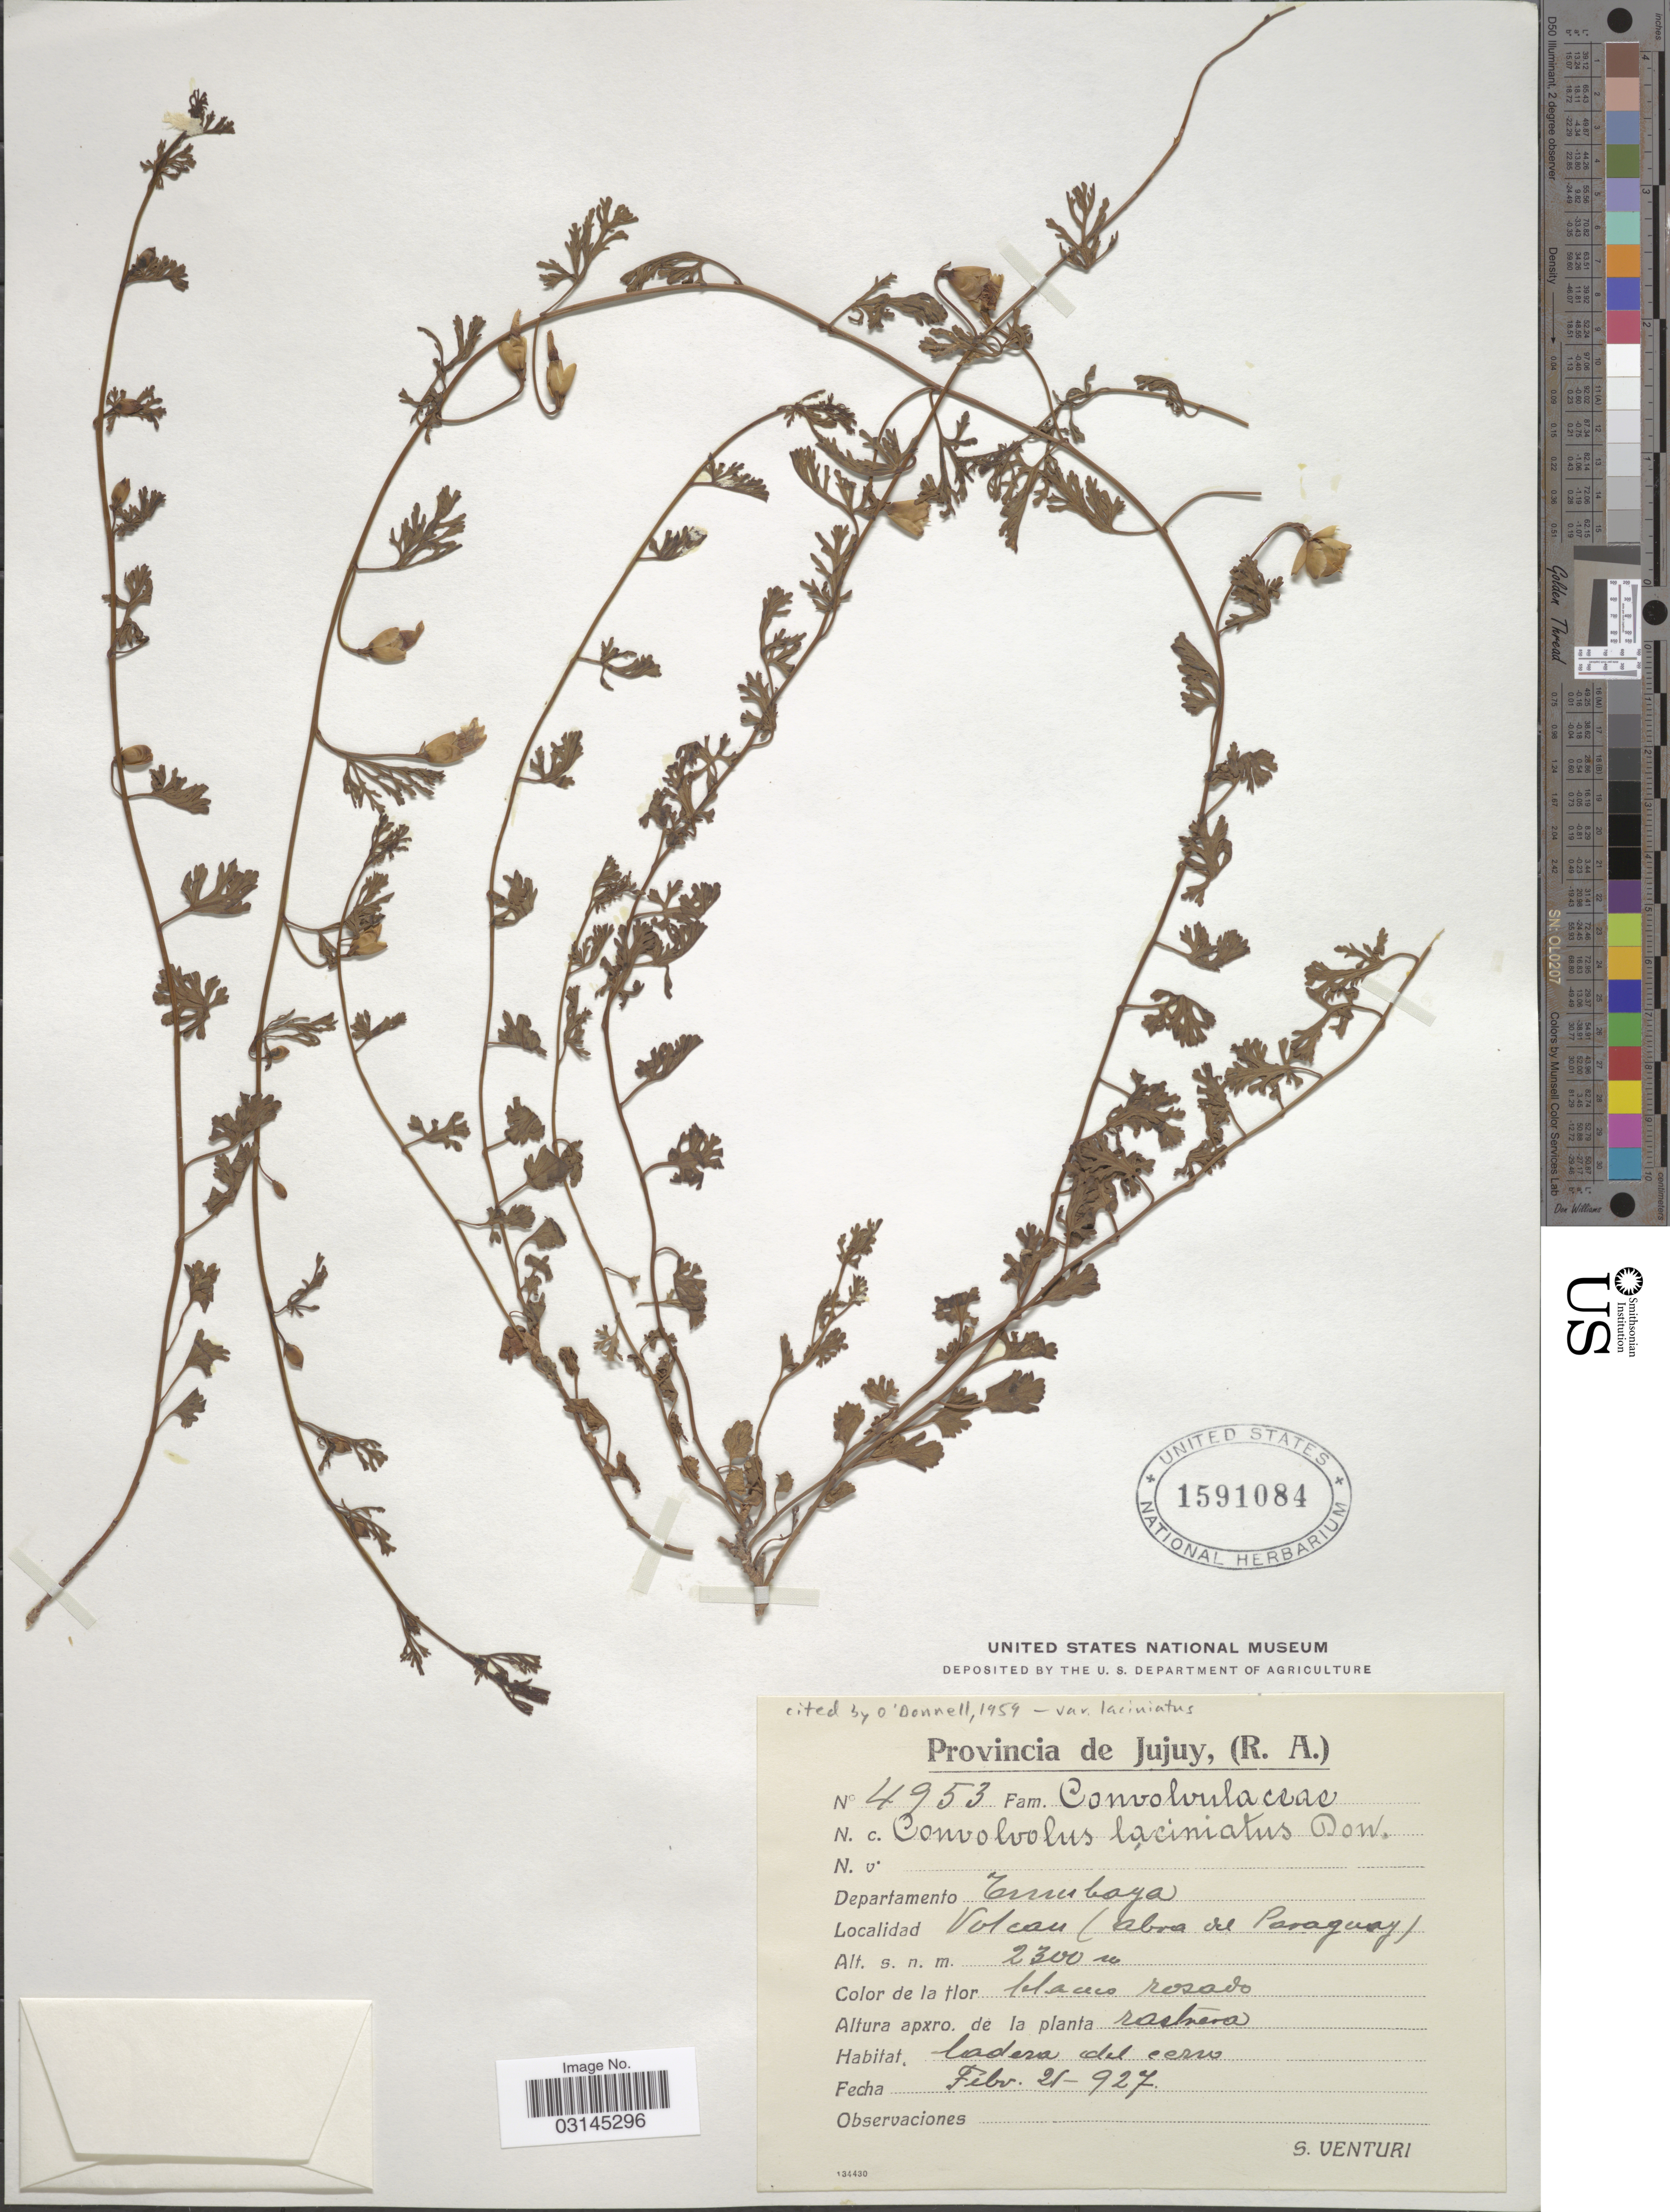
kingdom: Plantae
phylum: Tracheophyta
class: Magnoliopsida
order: Solanales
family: Convolvulaceae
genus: Convolvulus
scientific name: Convolvulus laciniatus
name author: Desr.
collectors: S. Venturi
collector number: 4953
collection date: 1927-02-21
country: Argentina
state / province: Jujuy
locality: Departamento Tumbaya, Volcan (abra de Paraguay).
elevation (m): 2300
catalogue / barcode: US 1591084